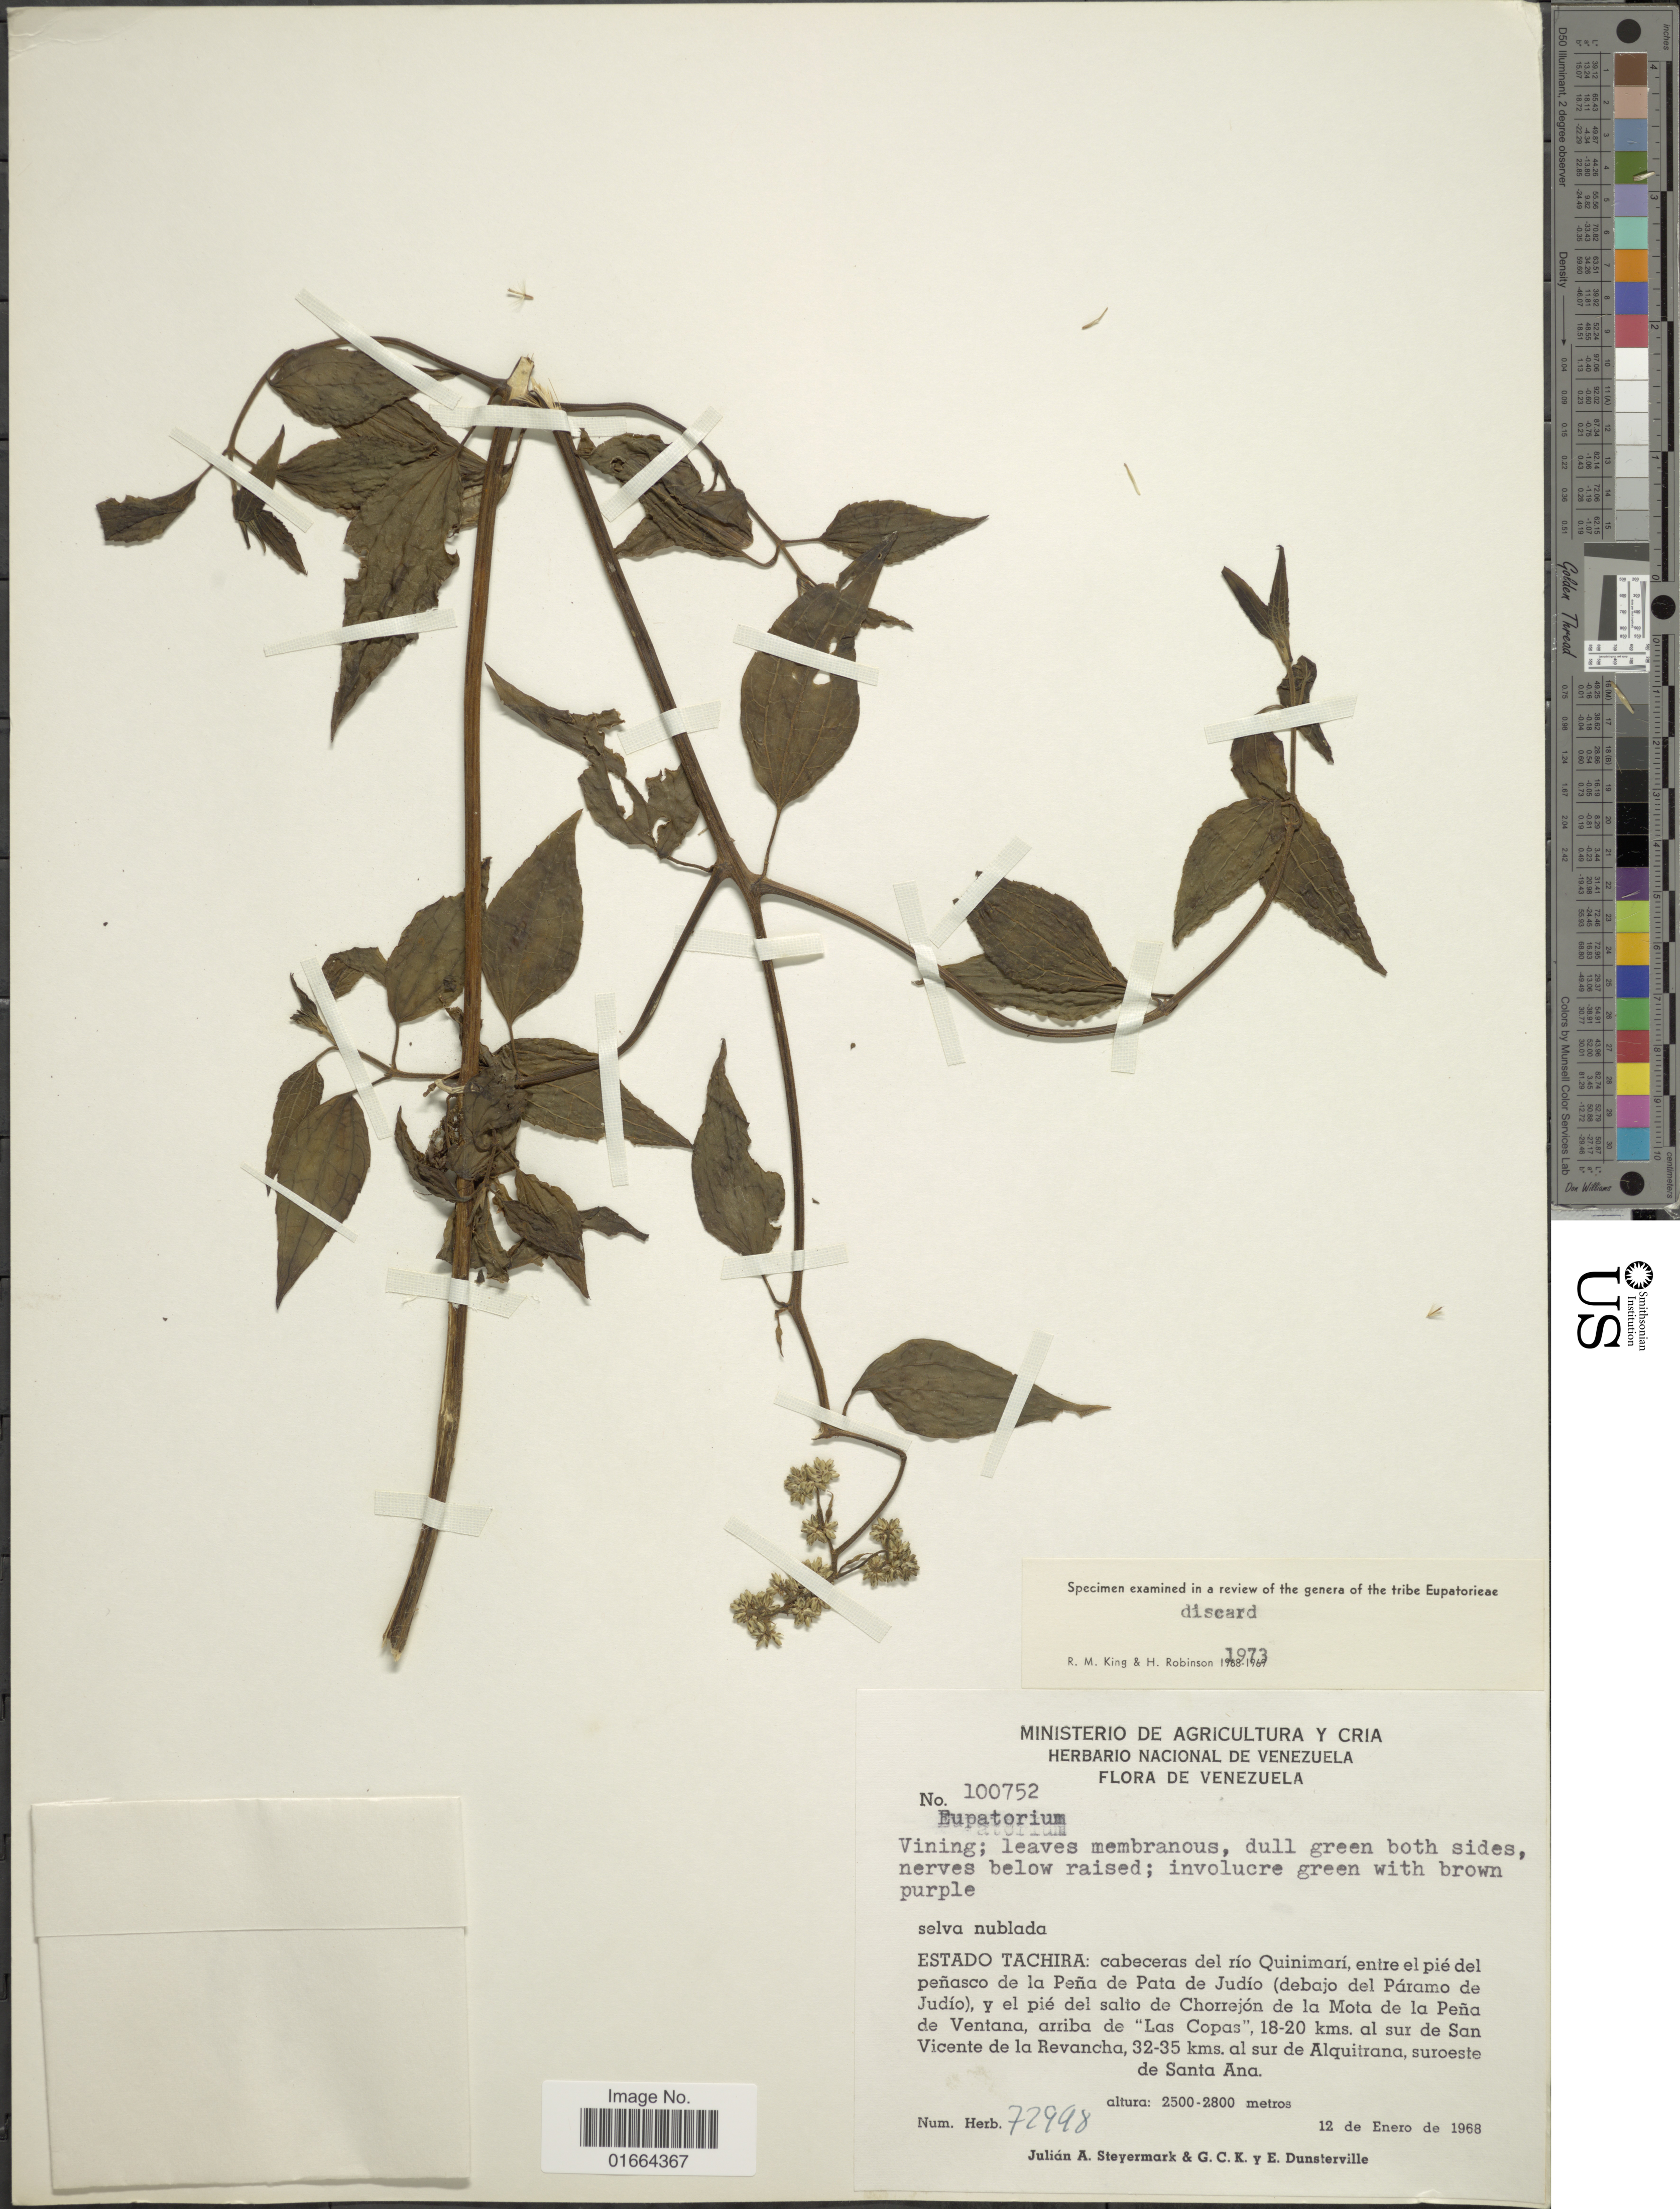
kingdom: Plantae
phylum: Tracheophyta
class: Magnoliopsida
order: Asterales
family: Asteraceae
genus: Asplundianthus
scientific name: Asplundianthus sp.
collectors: J. Steyermark, G. C. K. Dunsterville & E. Dunsterville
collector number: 72998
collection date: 1968-01-12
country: Venezuela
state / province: Tachira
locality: Estado Tachira: cabeceras del rio Quinimari, entre el pie del penasco de la Pena de Pata de Judio (debajo del Paramo de Judio), y el pie del salto de Chorrejon de la Mot de la Pena de Ventana, arriba de "Las Copas" , 18-20 km. al sur de San Vicente de la Ravancha, 32-35 kms. al sur de Alquitrana, suroeste de Santa Ana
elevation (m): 2500